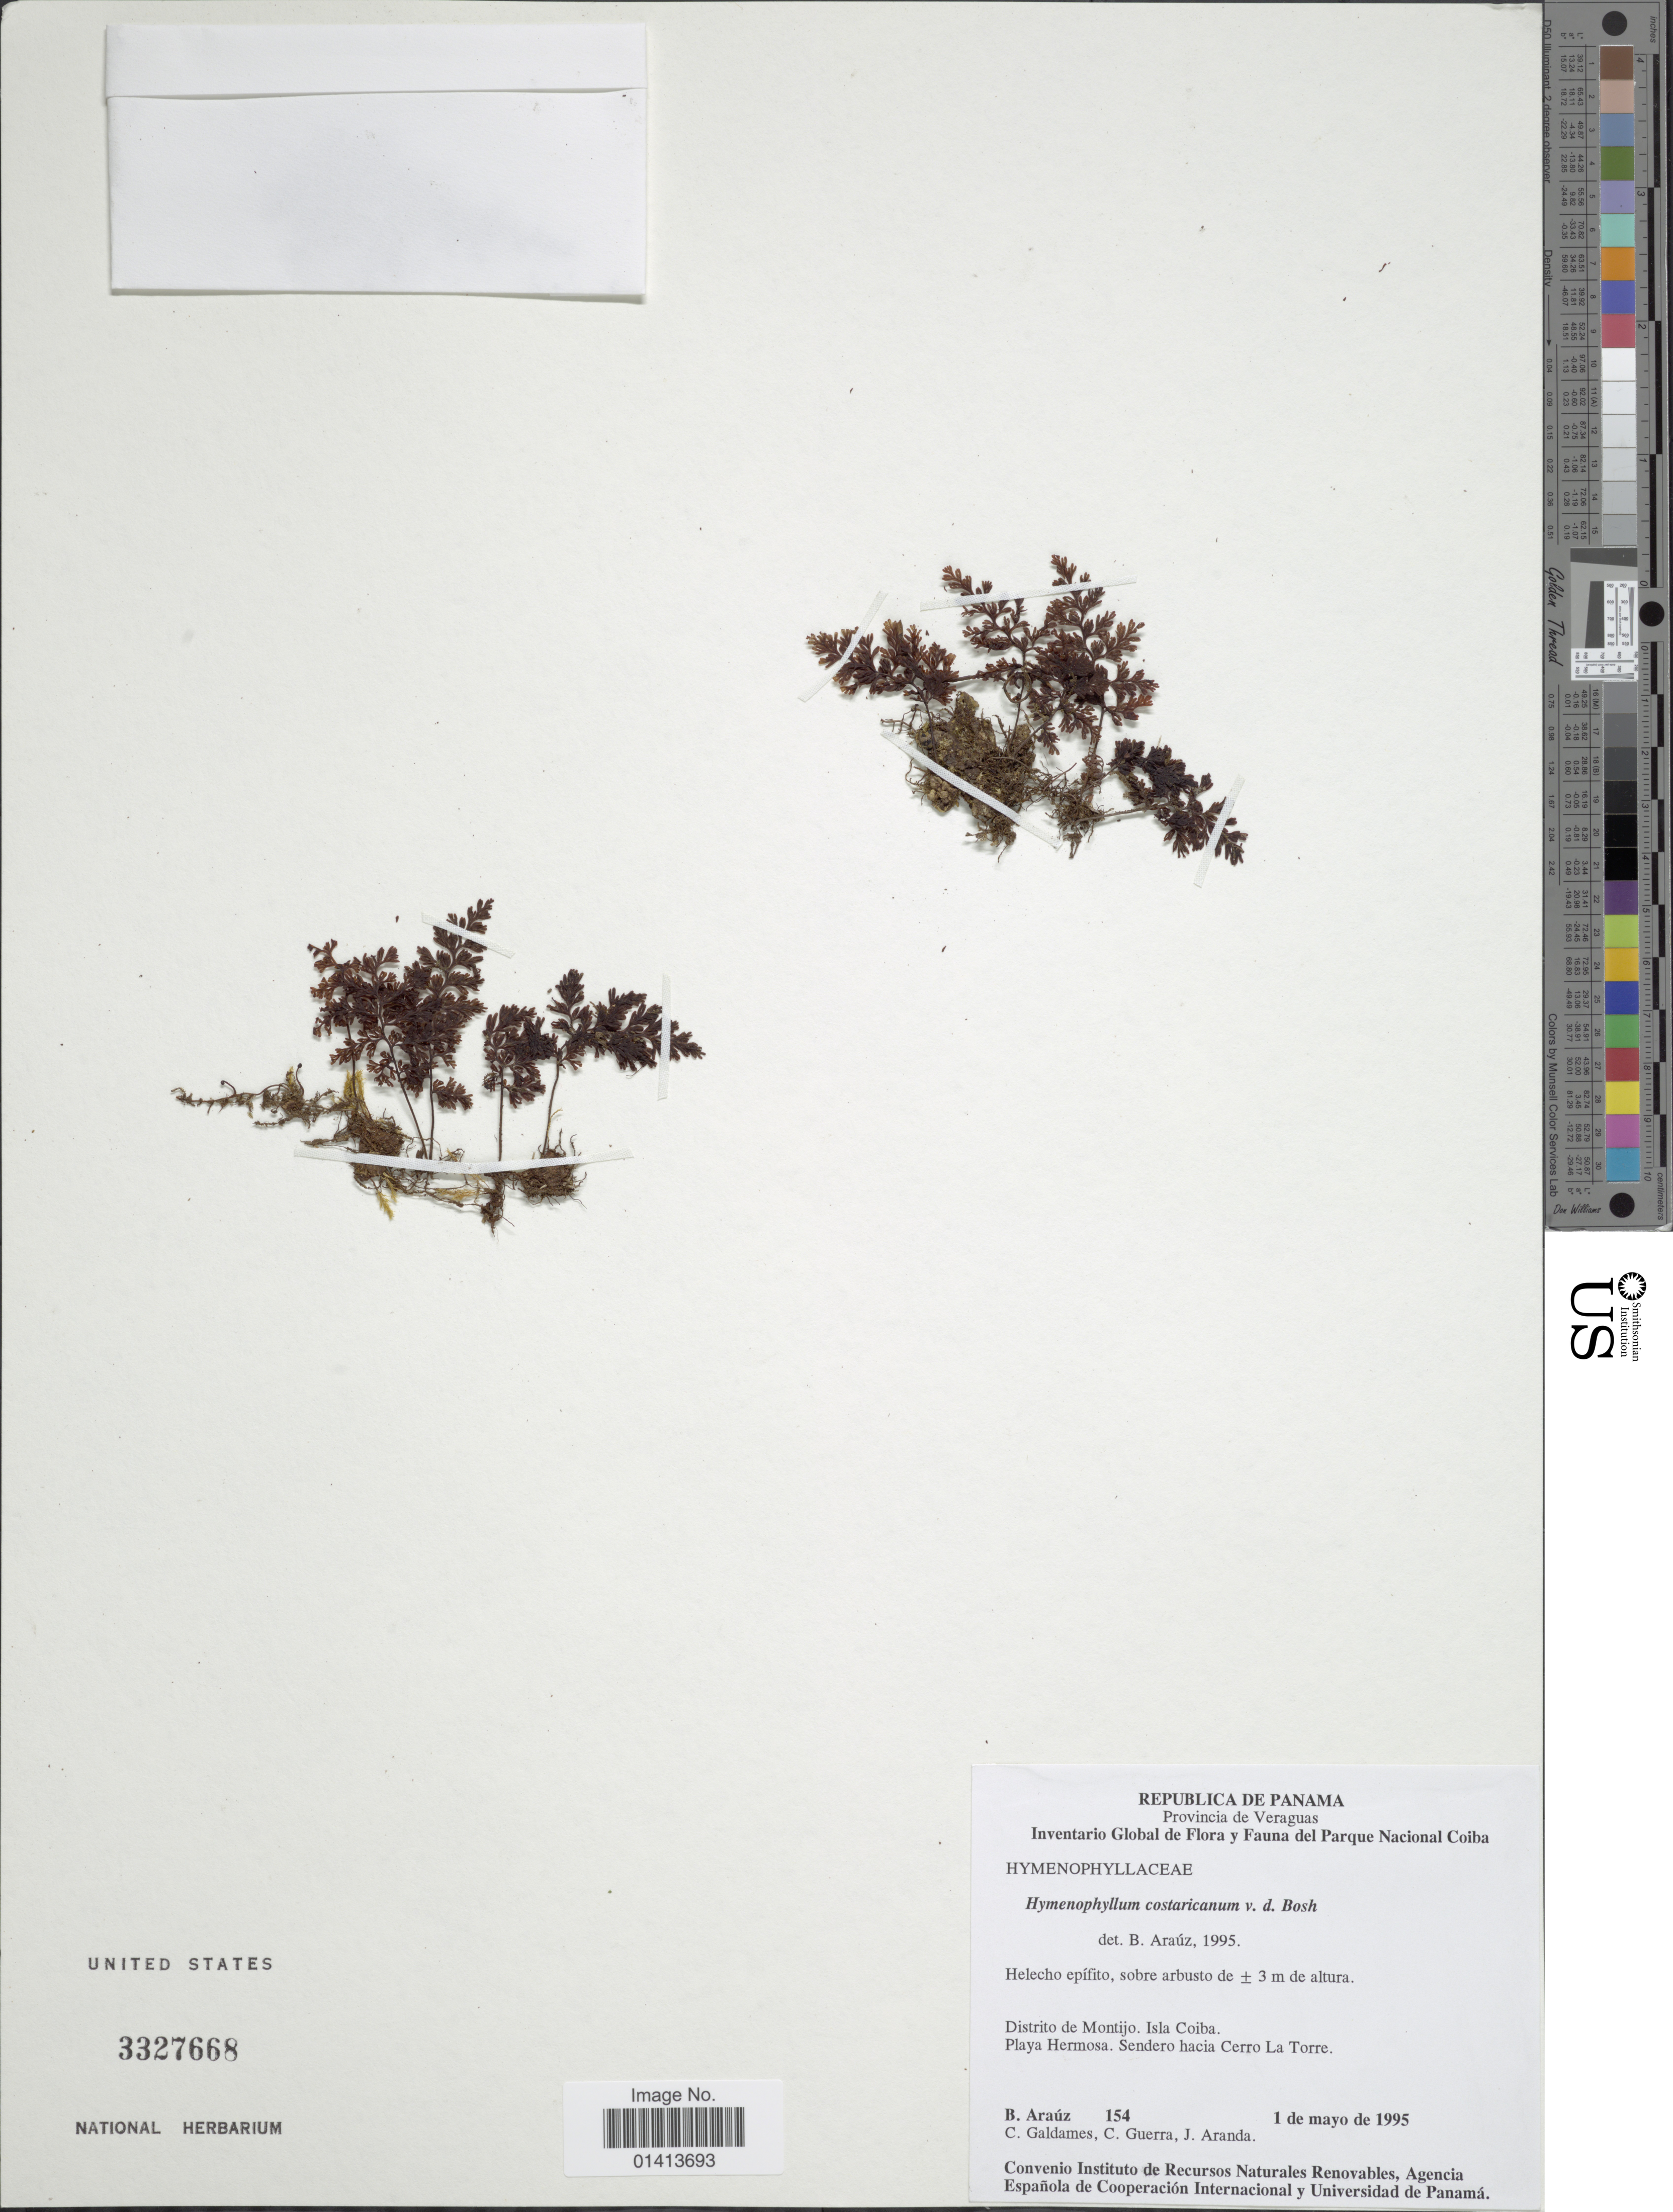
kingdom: Plantae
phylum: Tracheophyta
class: Polypodiopsida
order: Hymenophyllales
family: Hymenophyllaceae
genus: Hymenophyllum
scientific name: Hymenophyllum costaricanum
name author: Bosch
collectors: B. Araúz, C. Galdames, C. Guerra & J. Aranda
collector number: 154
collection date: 1995-05-01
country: Panama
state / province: Veraguas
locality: Distrito de Montijo. Isla Coiba. Playa Hermosa. Sendero hacia Cerro La Torre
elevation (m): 3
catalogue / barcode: US 3327668